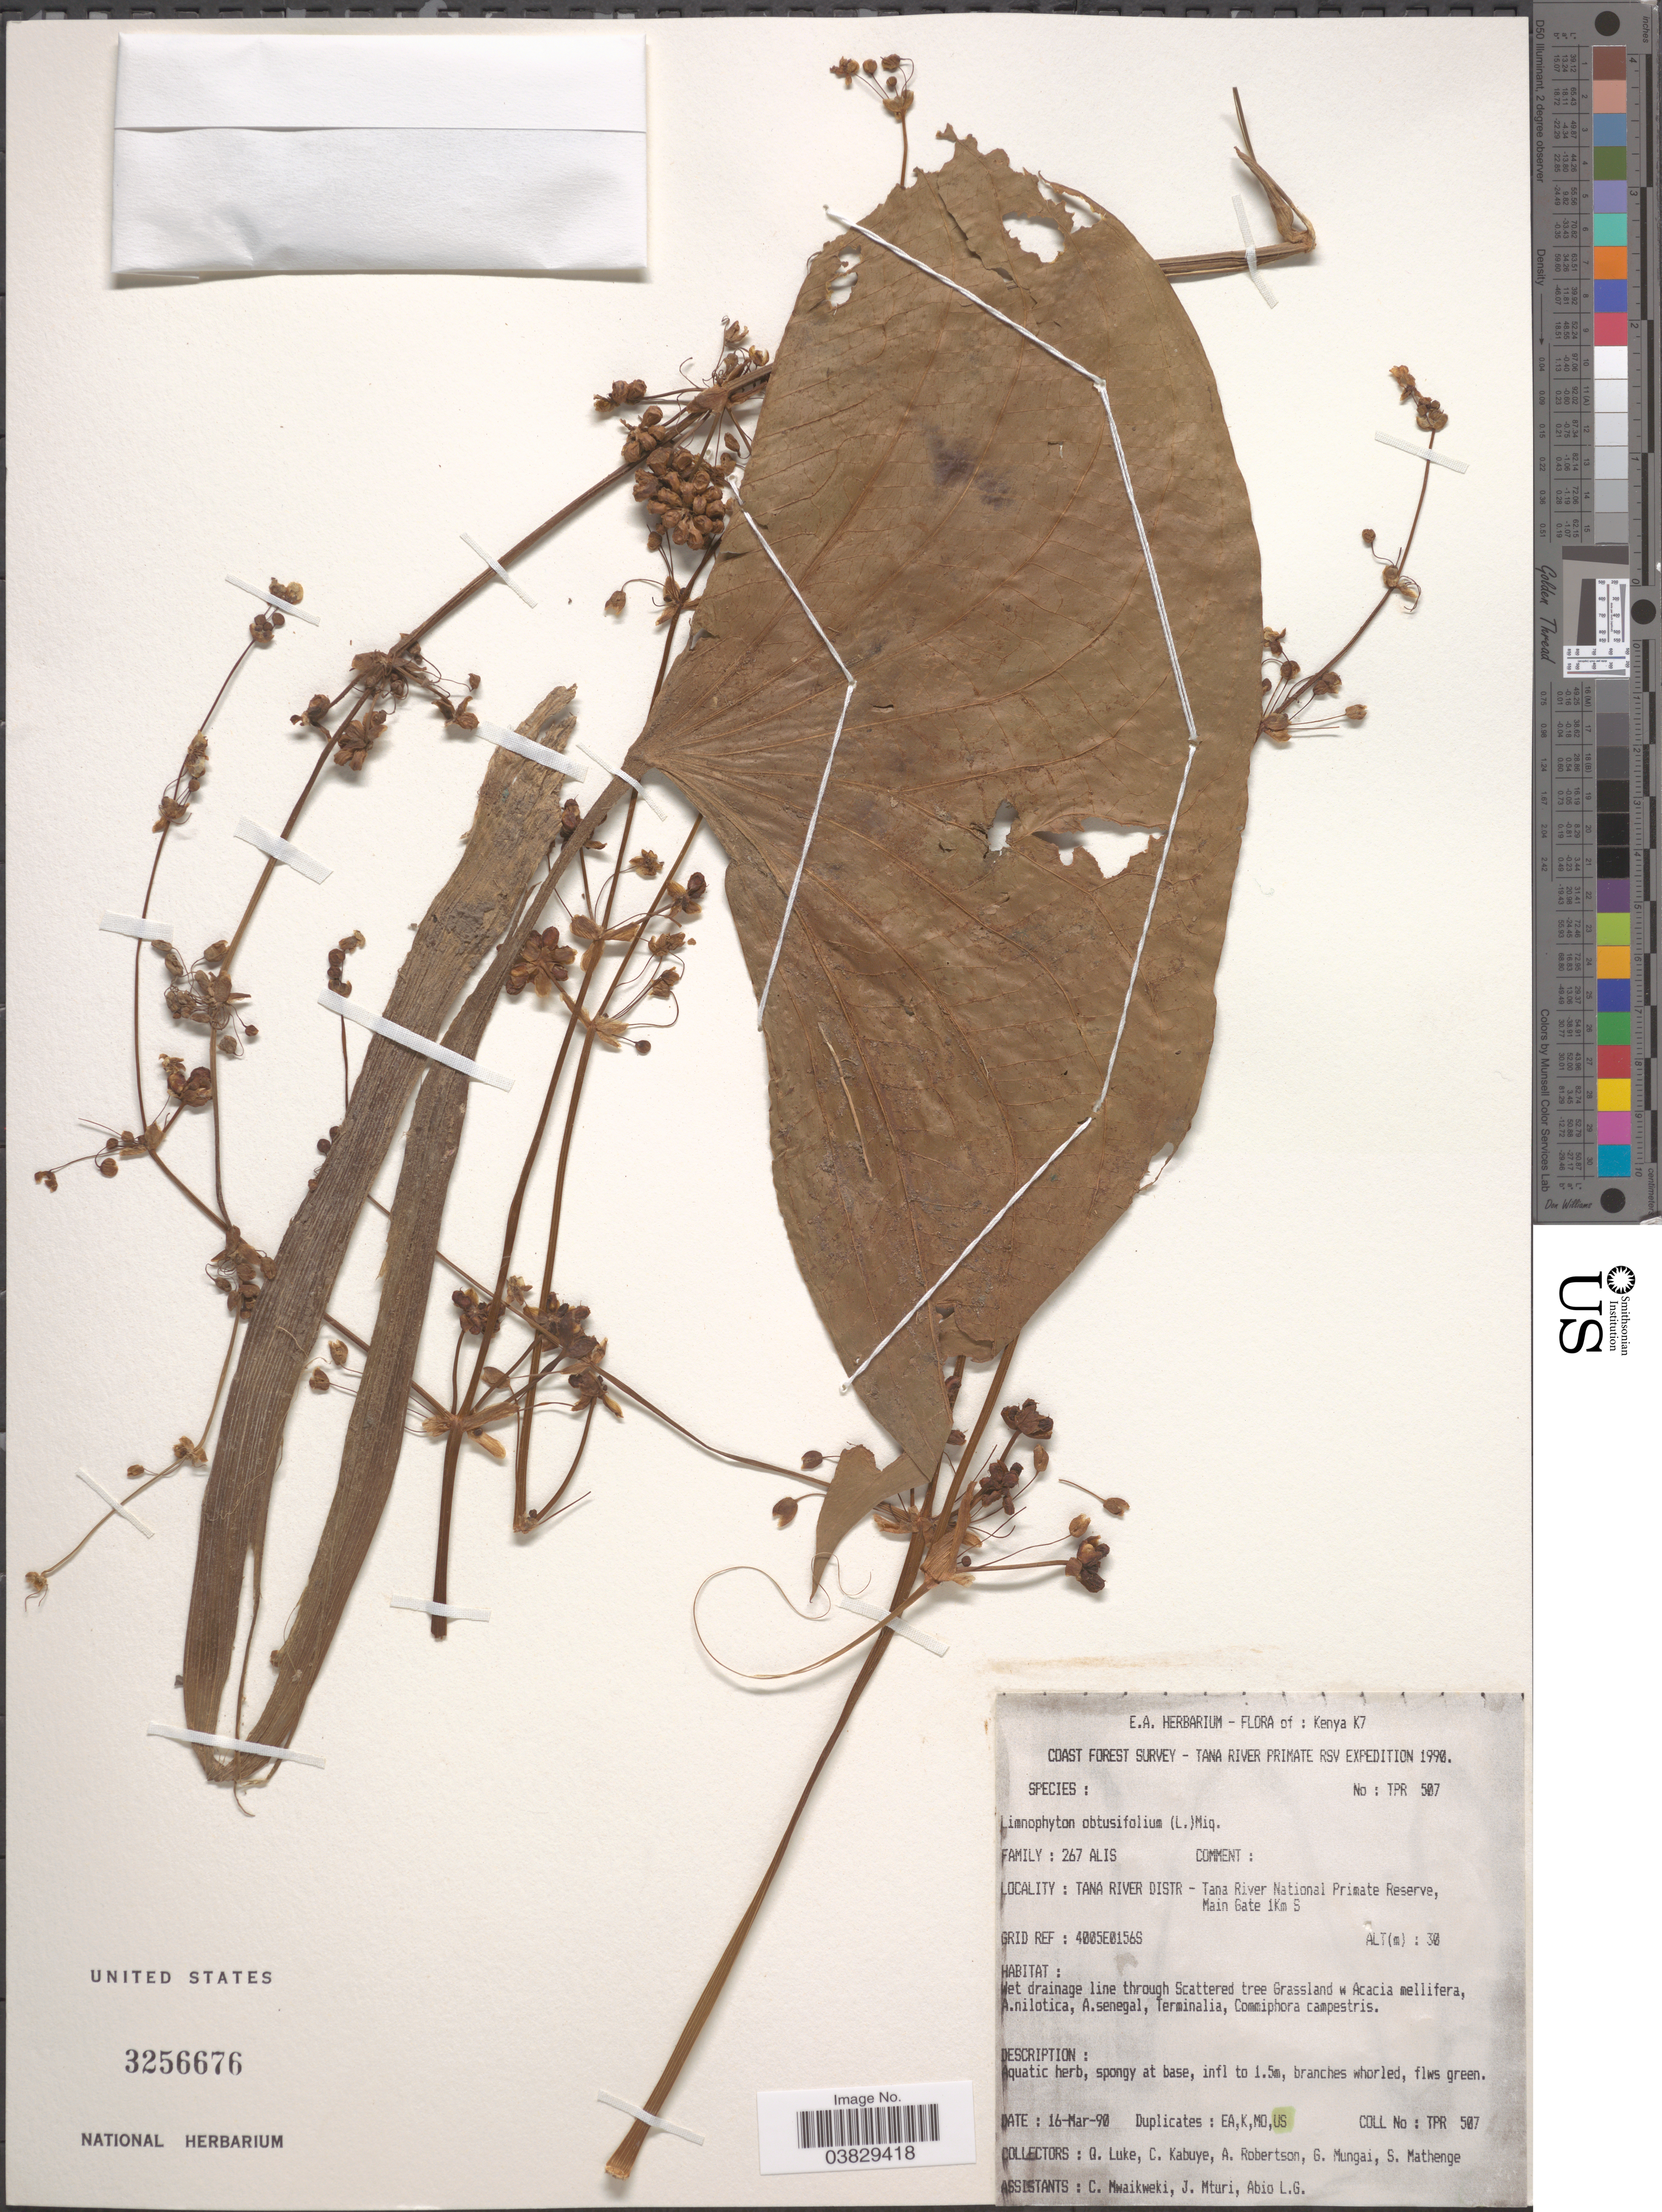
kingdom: Plantae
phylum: Tracheophyta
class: Liliopsida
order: Alismatales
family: Alismataceae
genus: Limnophyton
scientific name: Limnophyton obtusifolium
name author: (L.) Miq.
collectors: Q. Luke, C. Kabuye, A. Robertson, G. Mungai & S. Mathenge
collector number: TPR507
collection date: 1990-03-16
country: Kenya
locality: Tana River Distr - Tana River National Primate Reserve, Main Gate 1Km S.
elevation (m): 30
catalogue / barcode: US 3256676